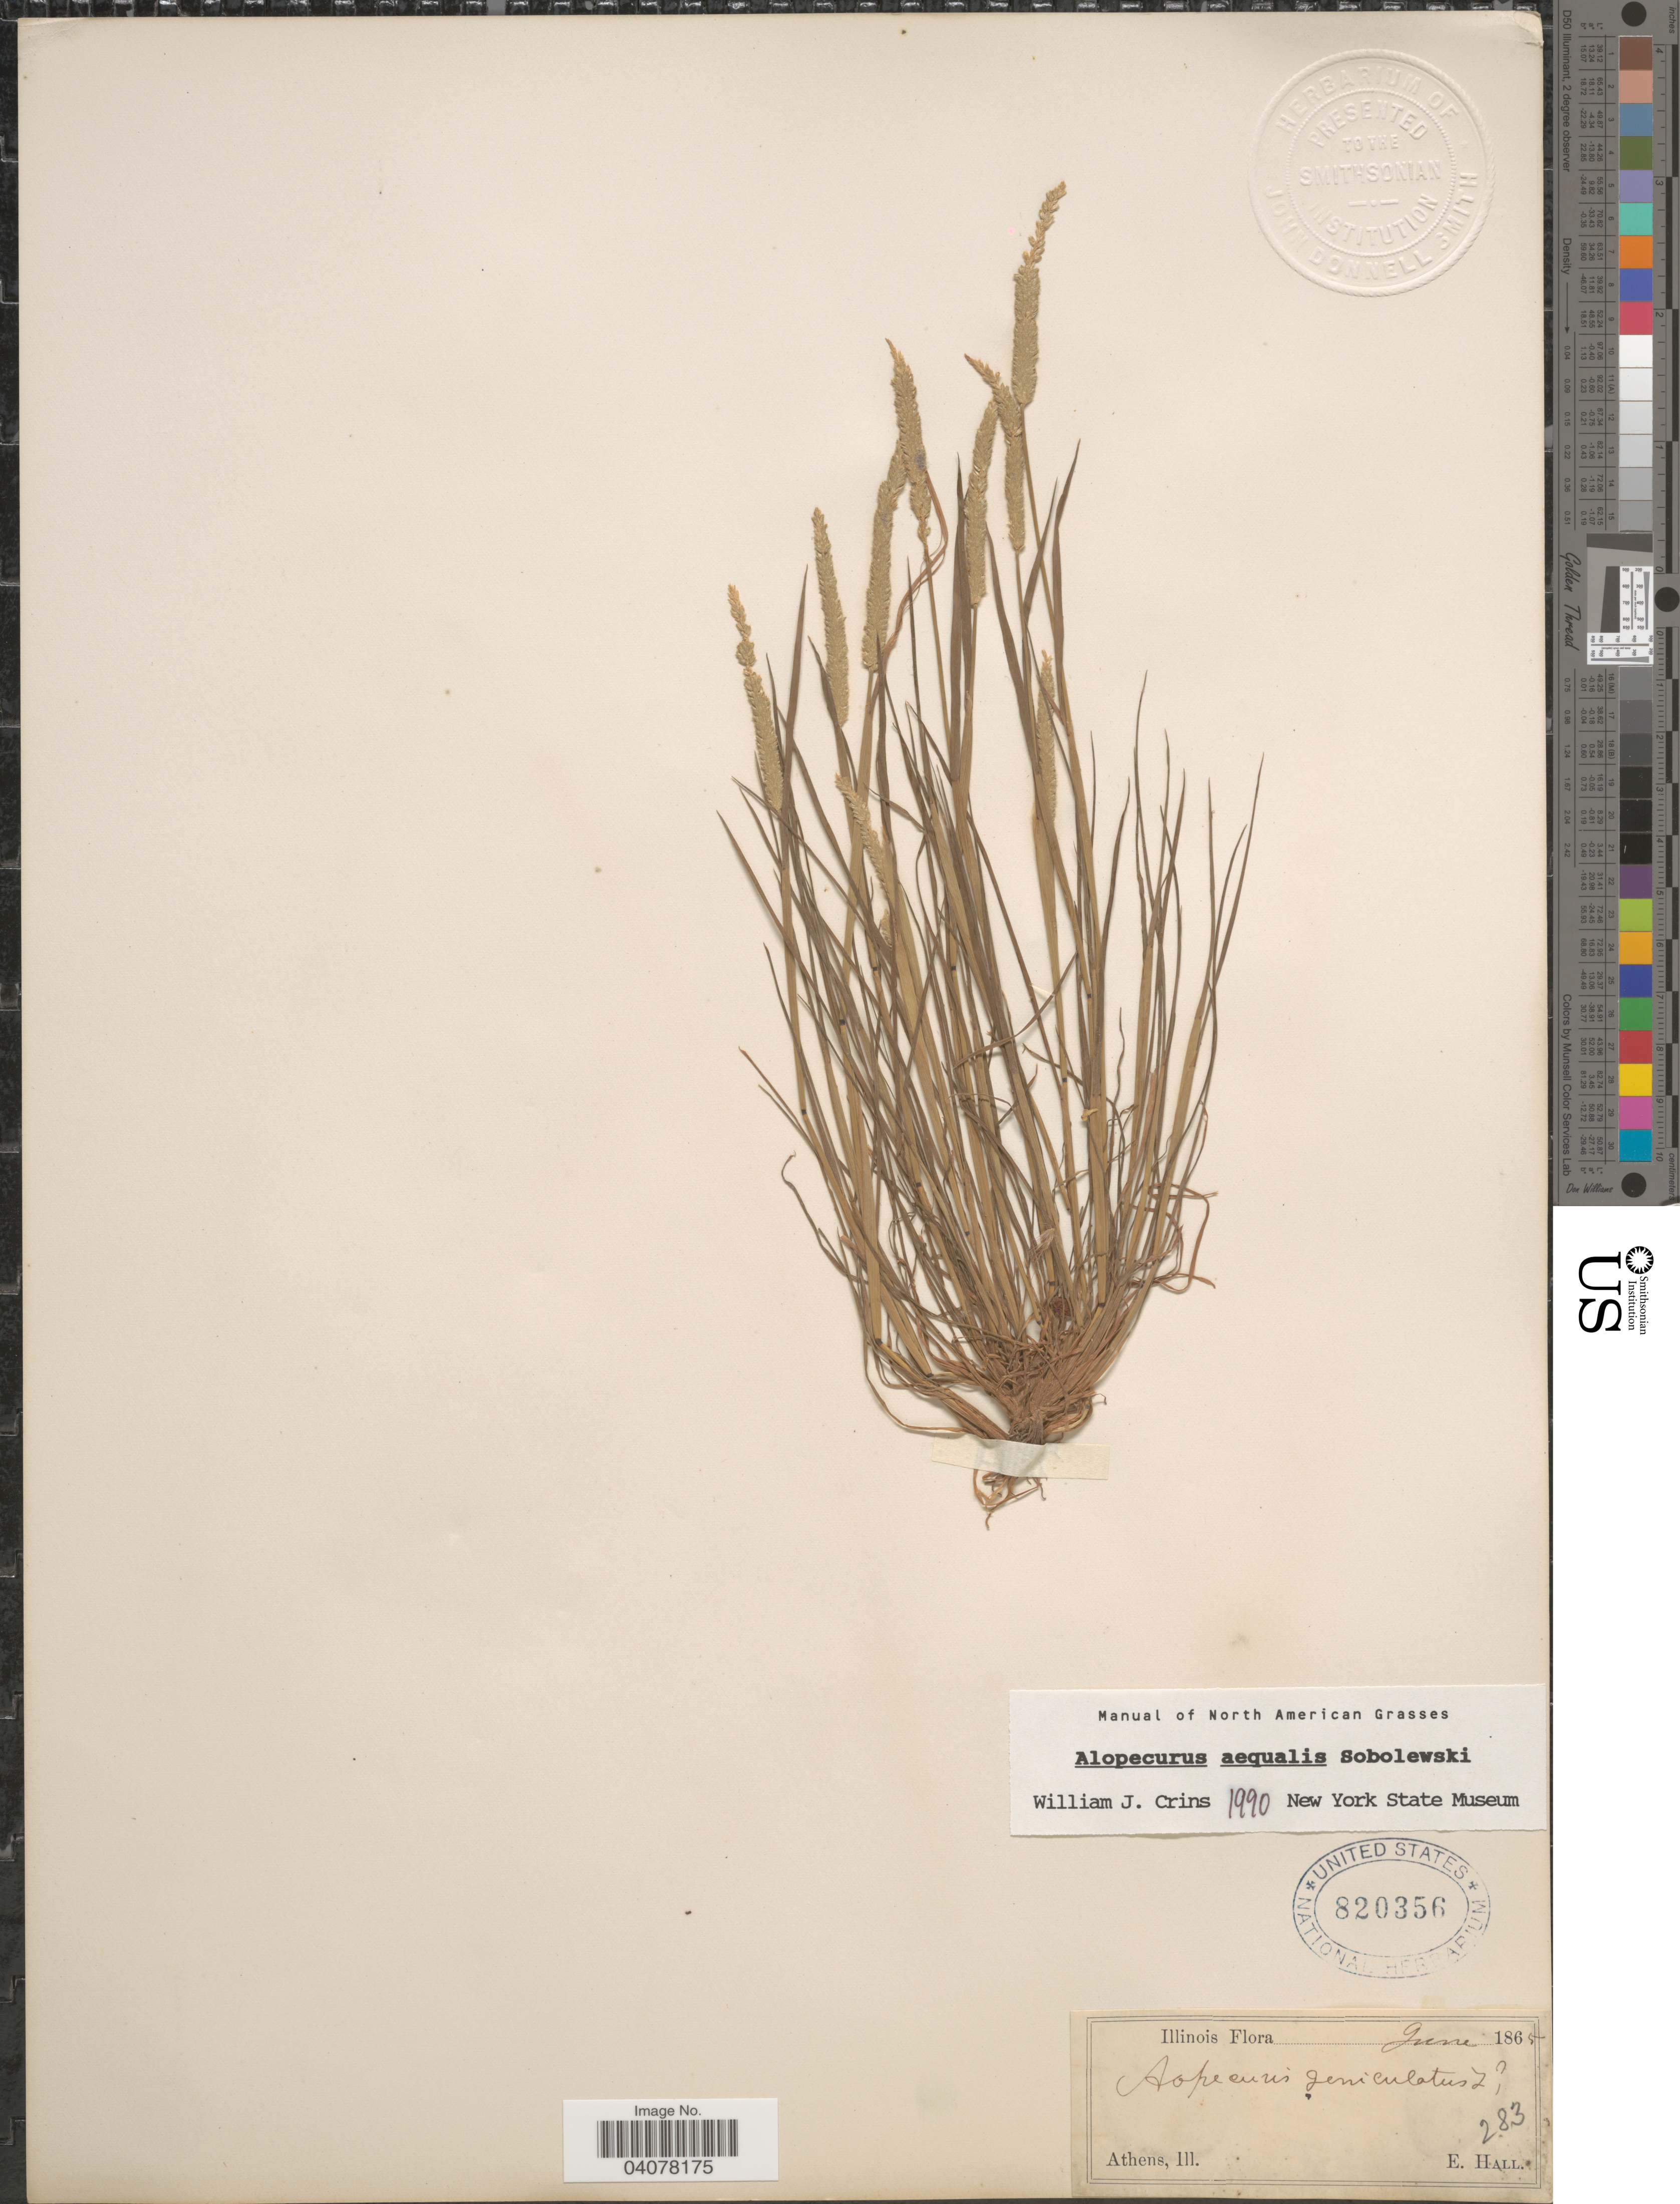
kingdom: Plantae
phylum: Tracheophyta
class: Liliopsida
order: Poales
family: Poaceae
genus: Alopecurus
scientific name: Alopecurus aequalis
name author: Sobol.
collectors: E. Hall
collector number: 283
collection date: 1865-06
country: United States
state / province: Illinois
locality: Athens.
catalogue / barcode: US 820356